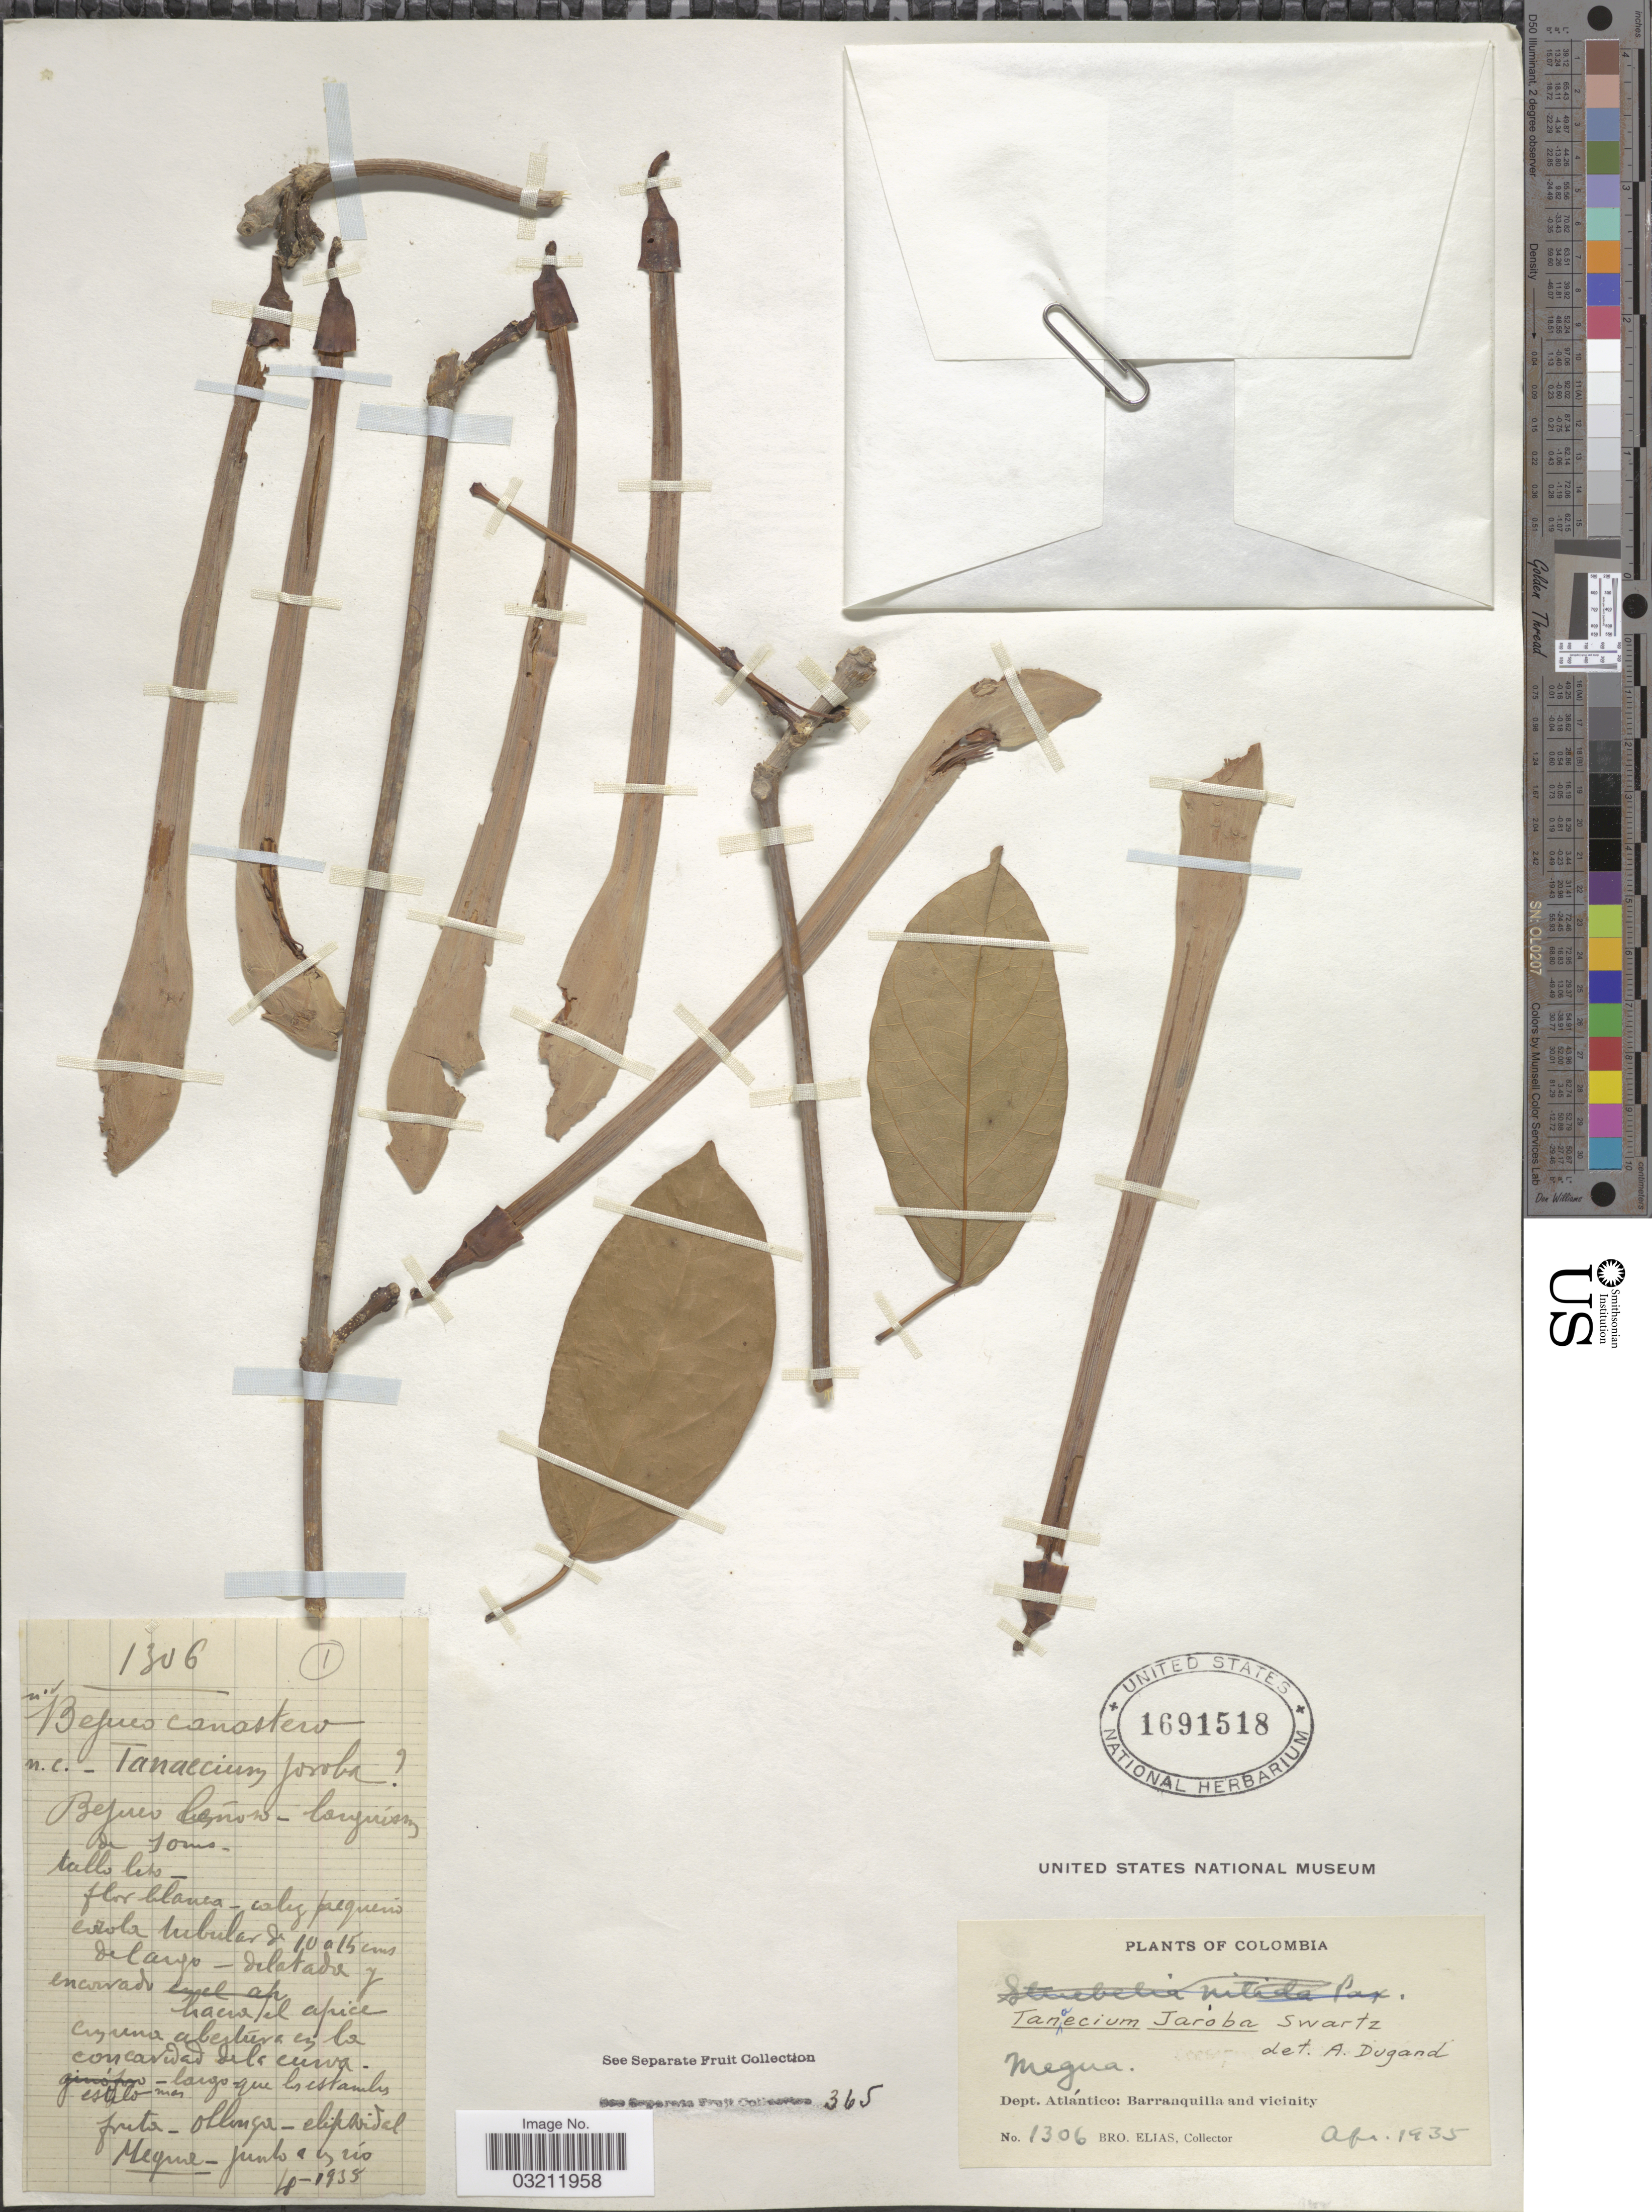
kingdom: Plantae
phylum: Tracheophyta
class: Magnoliopsida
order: Lamiales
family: Bignoniaceae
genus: Tanaecium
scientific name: Tanaecium jaroba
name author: Sw.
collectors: Bro. Elias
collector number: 1306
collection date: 1935-04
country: Colombia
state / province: Atlántico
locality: Dept. Atlántico: Barranquilla and vicinity.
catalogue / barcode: US 1691518